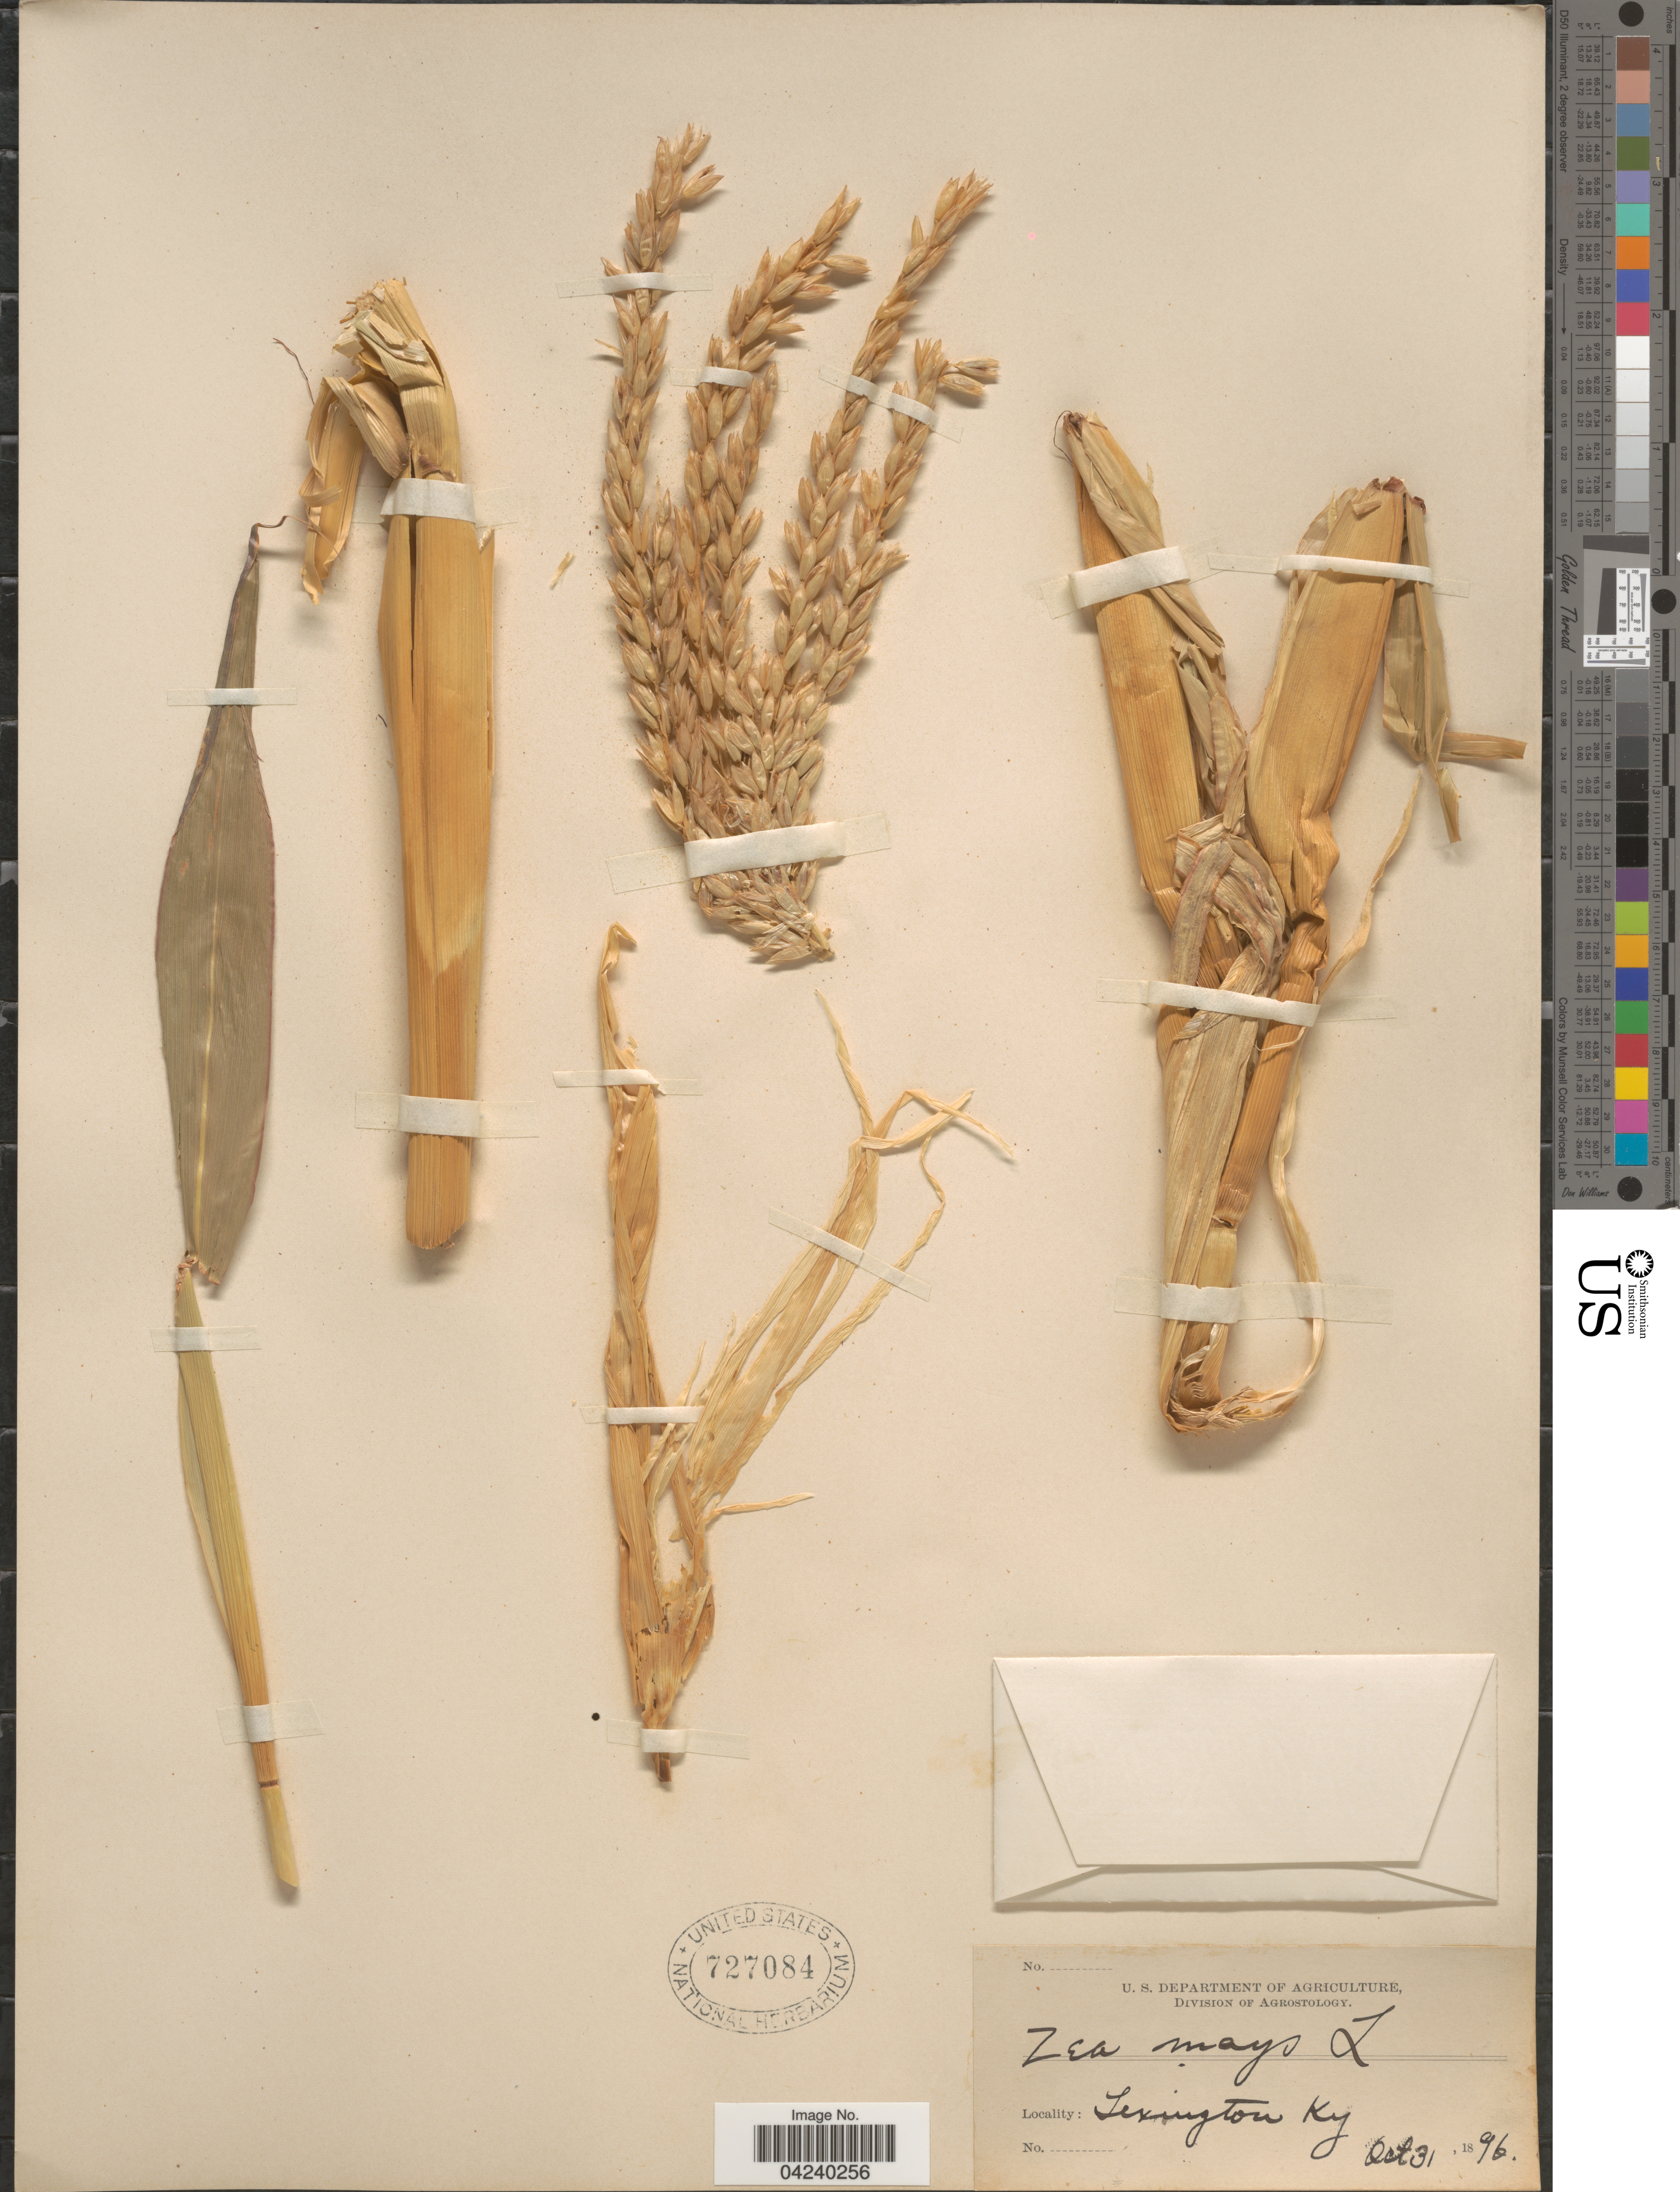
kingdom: Plantae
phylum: Tracheophyta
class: Liliopsida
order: Poales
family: Poaceae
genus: Zea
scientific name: Zea mays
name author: L.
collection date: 1896-10-31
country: United States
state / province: Kentucky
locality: Lexington.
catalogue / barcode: US 727084